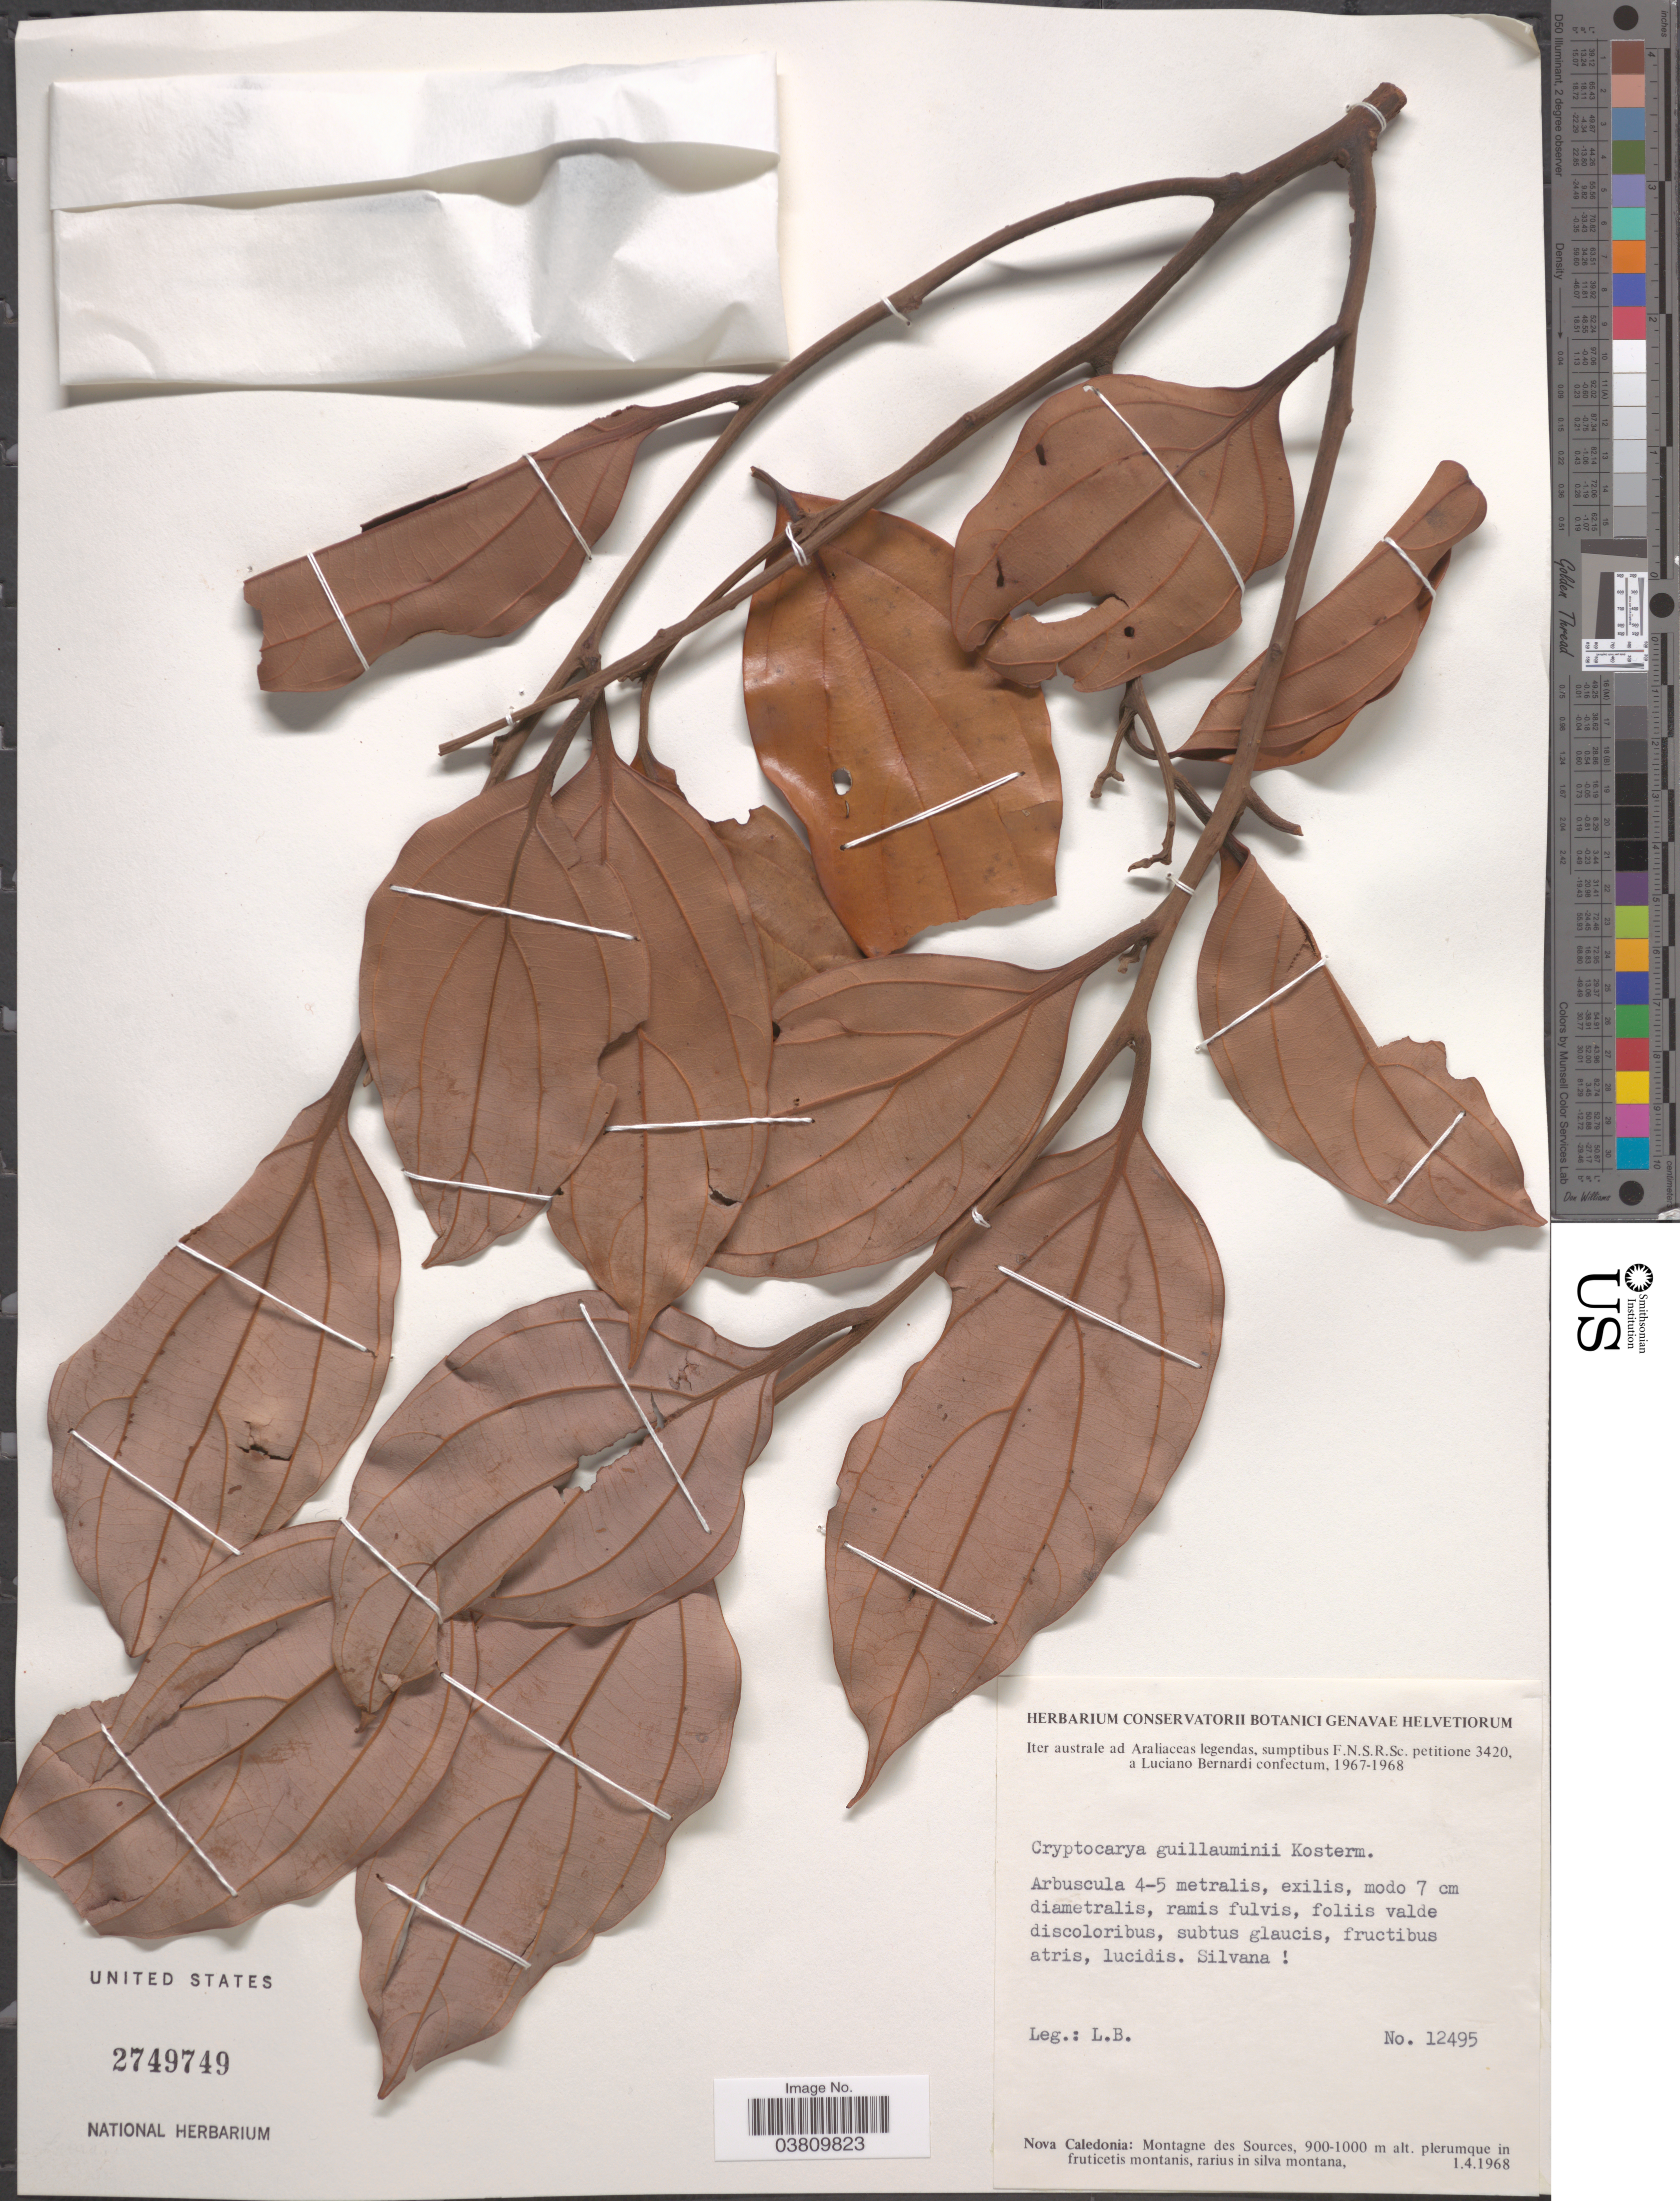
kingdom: Plantae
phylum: Tracheophyta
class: Magnoliopsida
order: Laurales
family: Lauraceae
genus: Cryptocarya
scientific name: Cryptocarya guillauminii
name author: Kosterm.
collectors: L. Bernardi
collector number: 12495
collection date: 1968-04-01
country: New Caledonia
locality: Nova Caledonie: Montagne des Sources.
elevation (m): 900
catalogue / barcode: US 2749749